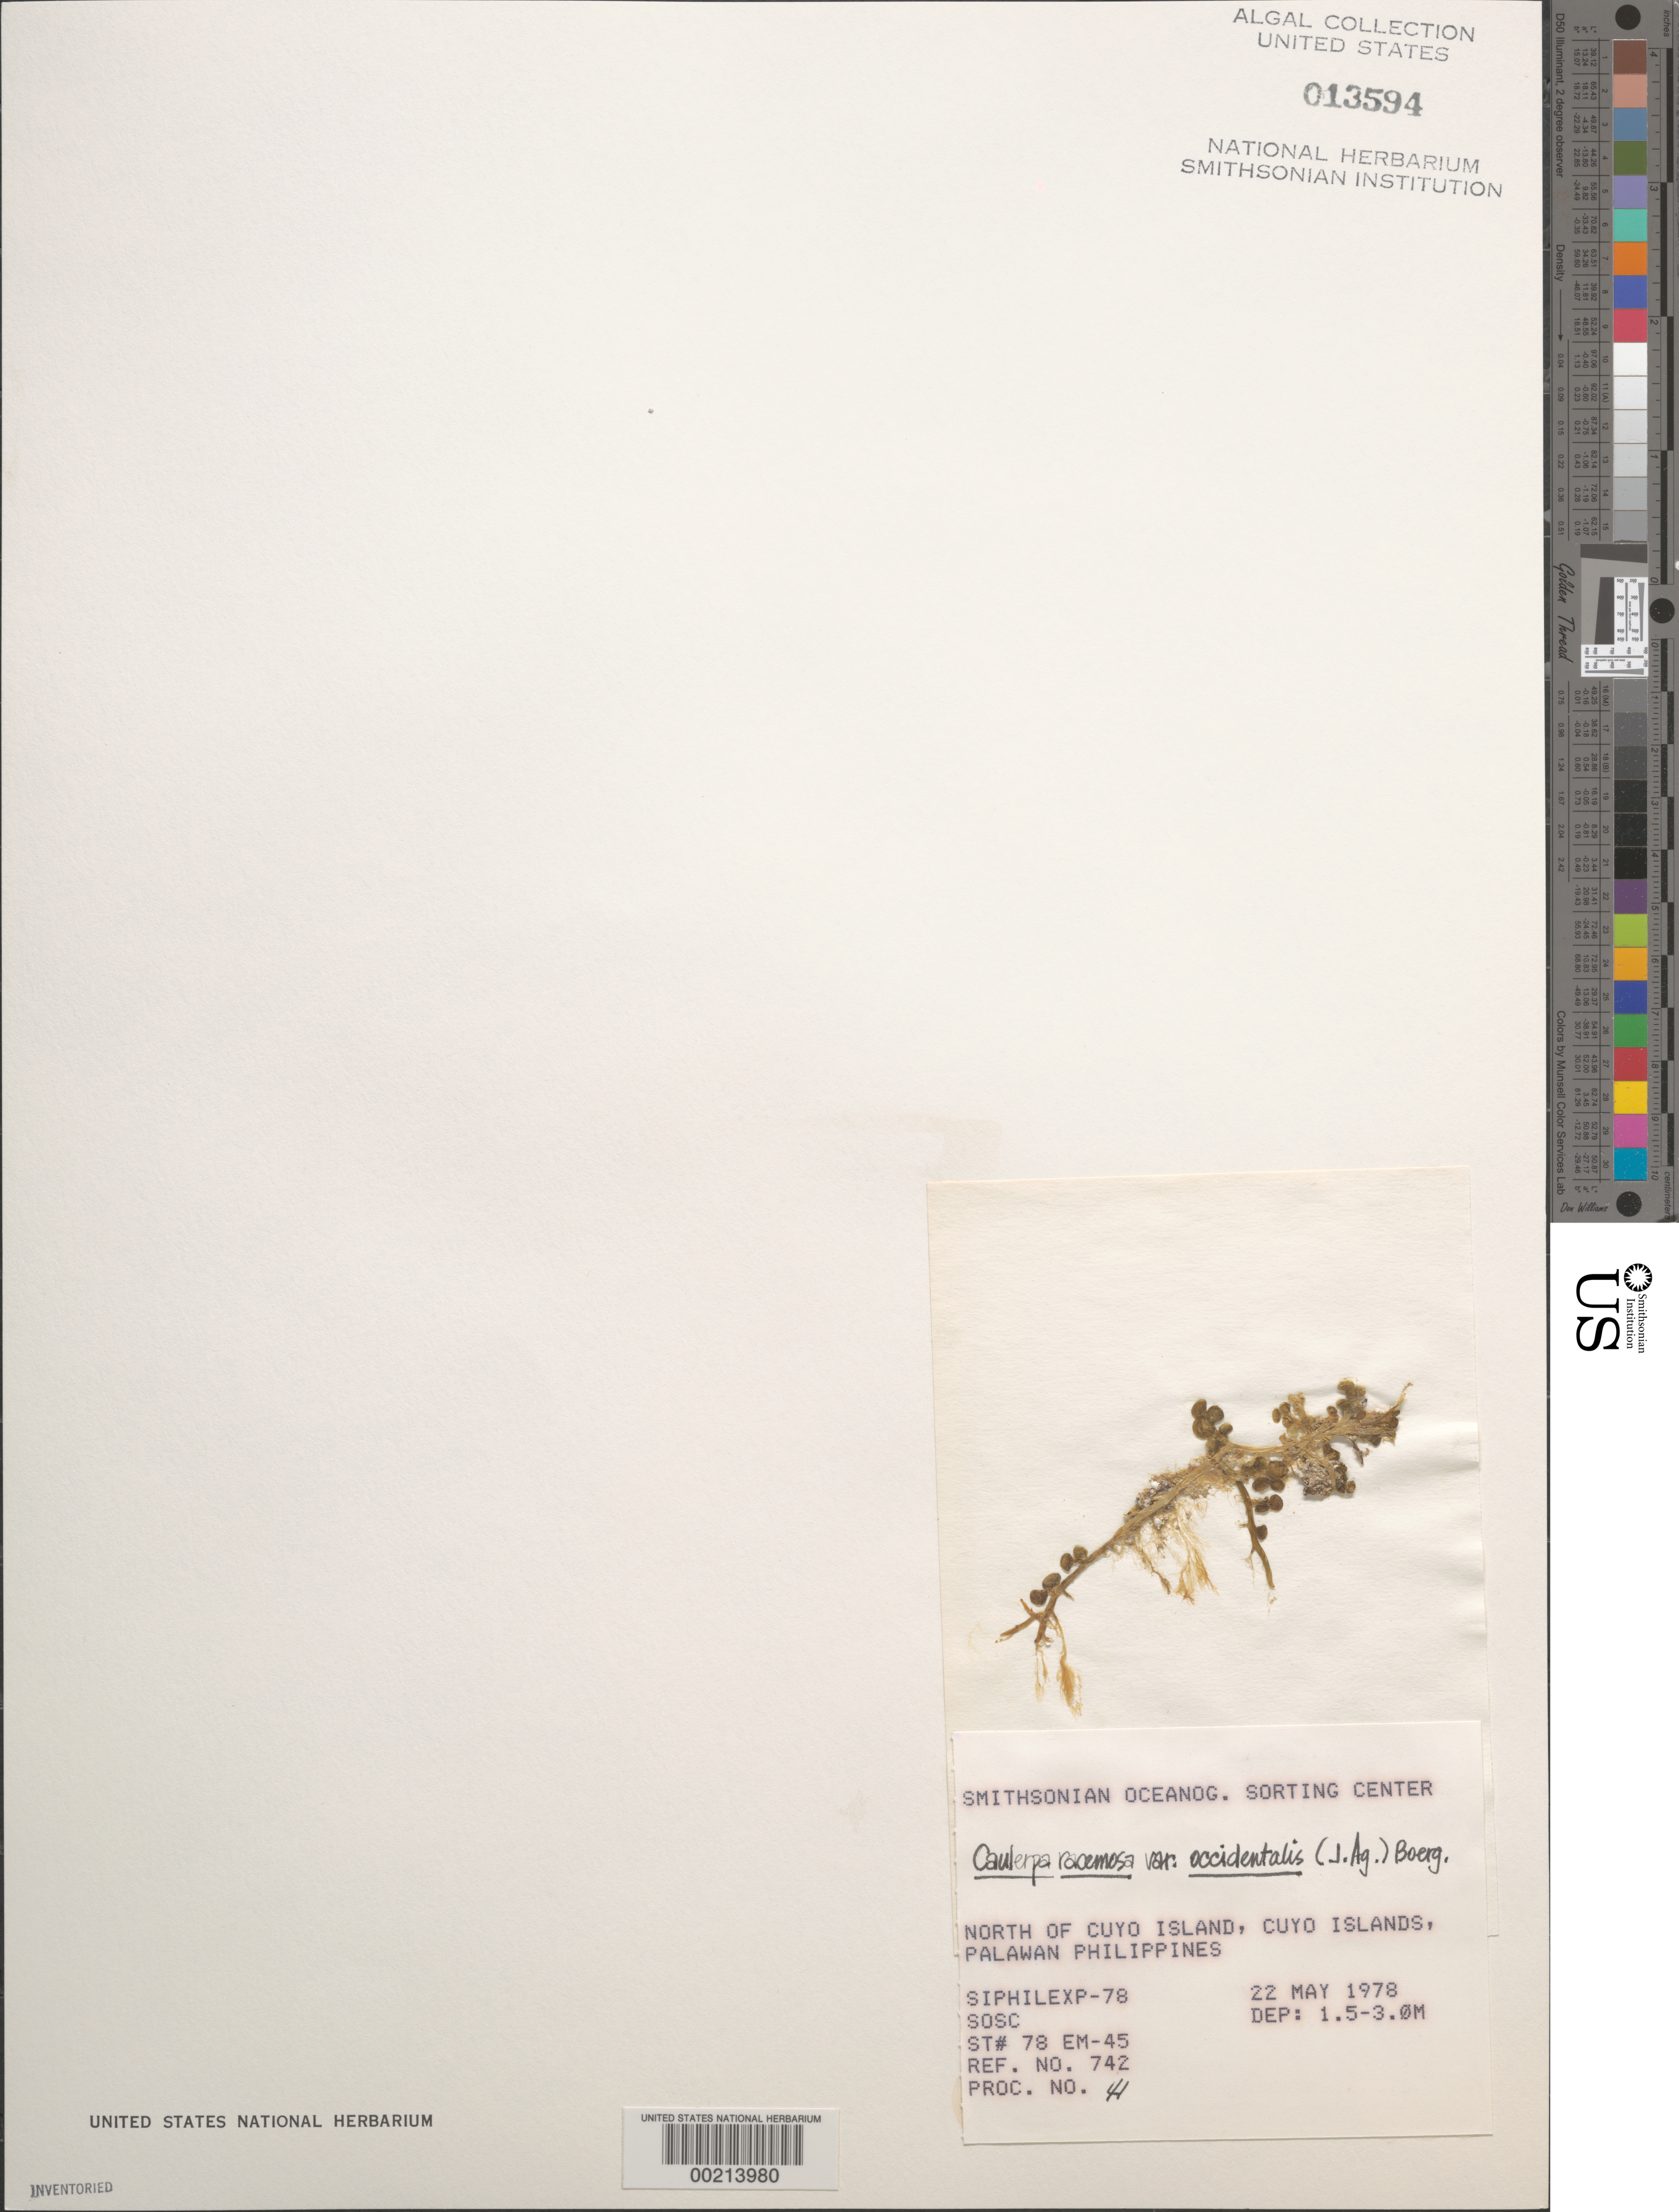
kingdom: Plantae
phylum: Chlorophyta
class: Ulvophyceae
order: Bryopsidales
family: Caulerpaceae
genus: Caulerpa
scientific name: Caulerpa racemosa var. occidentalis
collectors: SOSC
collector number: Station 78 Em-45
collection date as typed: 22 May 1978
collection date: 1978-05-22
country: Philippines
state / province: Mimaropa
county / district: Palawan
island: Cuyo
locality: North of Cuyo Island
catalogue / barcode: US 13594